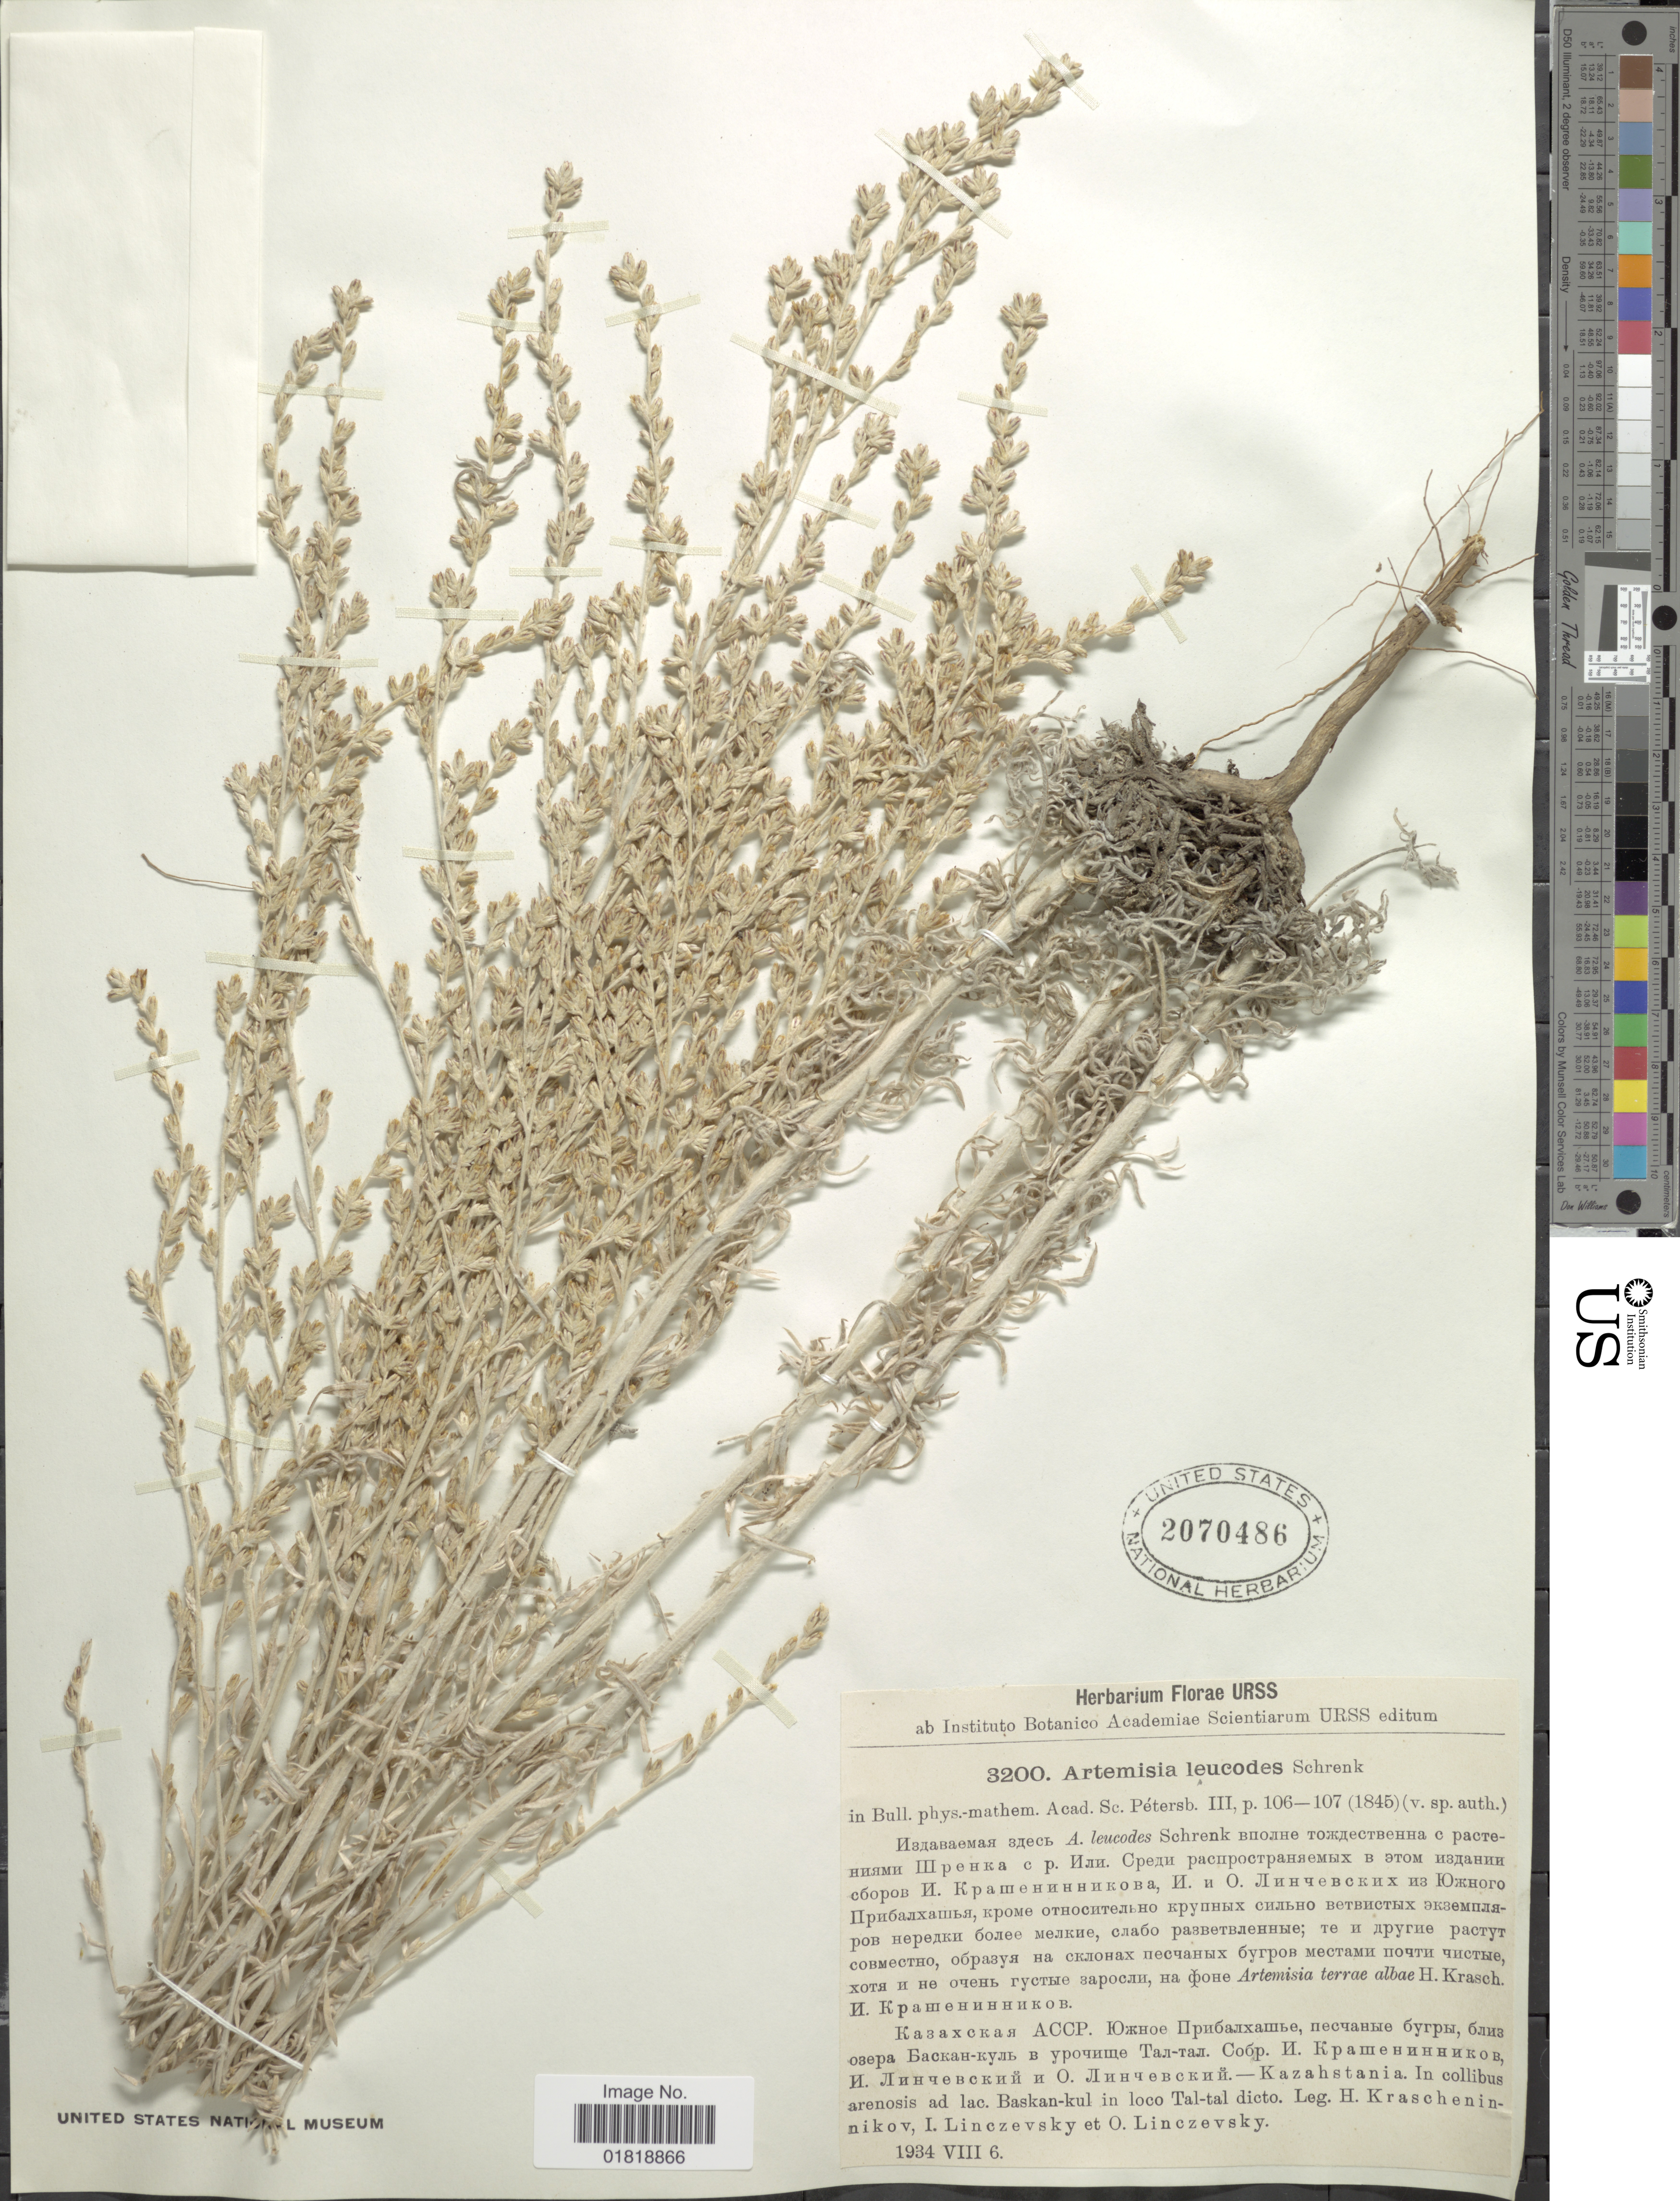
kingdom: Plantae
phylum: Tracheophyta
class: Magnoliopsida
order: Asterales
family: Asteraceae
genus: Artemisia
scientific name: Artemisia leucodes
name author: Schrenk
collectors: I. Linczevsky & O. Linczevsky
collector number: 3200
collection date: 1934-08-06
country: Kazakhstan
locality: Kazahstania, in collubus arenosis ad lac. Baskan-kul in loco Tal-tal dicto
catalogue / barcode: US 2070486